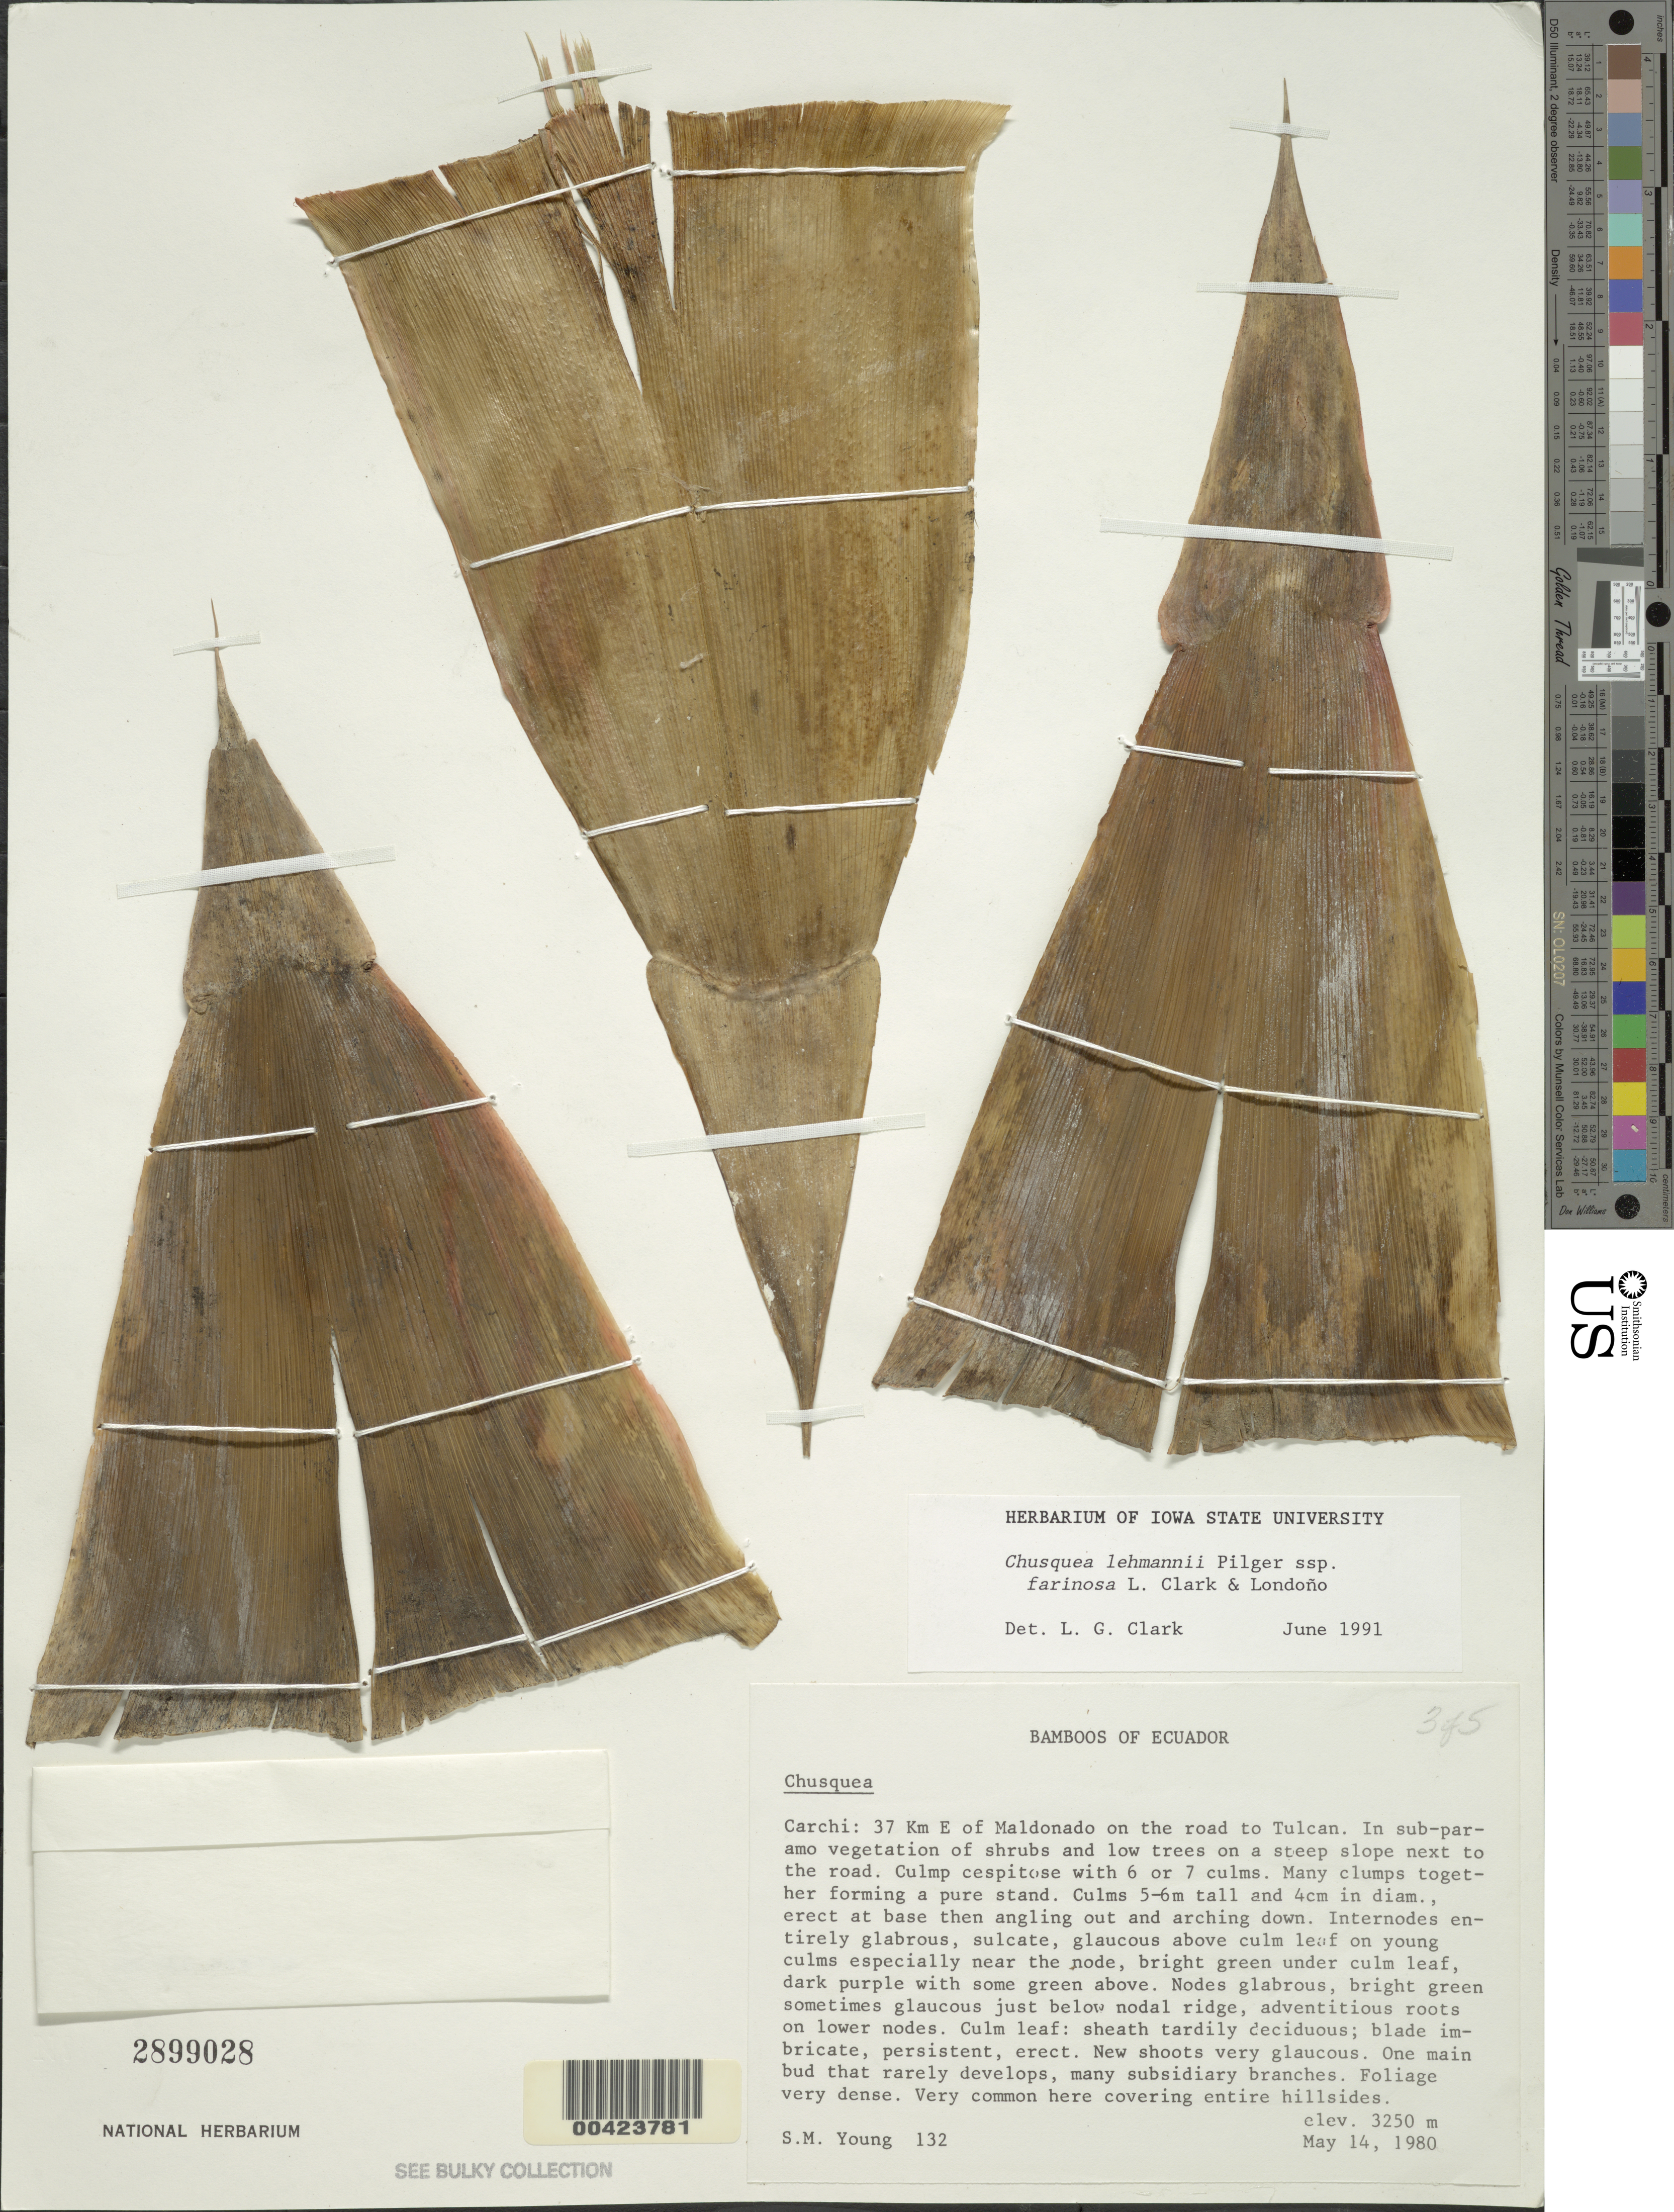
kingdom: Plantae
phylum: Tracheophyta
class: Liliopsida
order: Poales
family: Poaceae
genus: Chusquea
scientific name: Chusquea lehmannii subsp. farinosa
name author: L.G. Clark & Londoño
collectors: S. Young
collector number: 132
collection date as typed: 14 May 1980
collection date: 1980-05-14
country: Ecuador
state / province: Carchi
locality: Maldonado, 37 km E of ; on road to Tulcan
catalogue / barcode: US 2899028